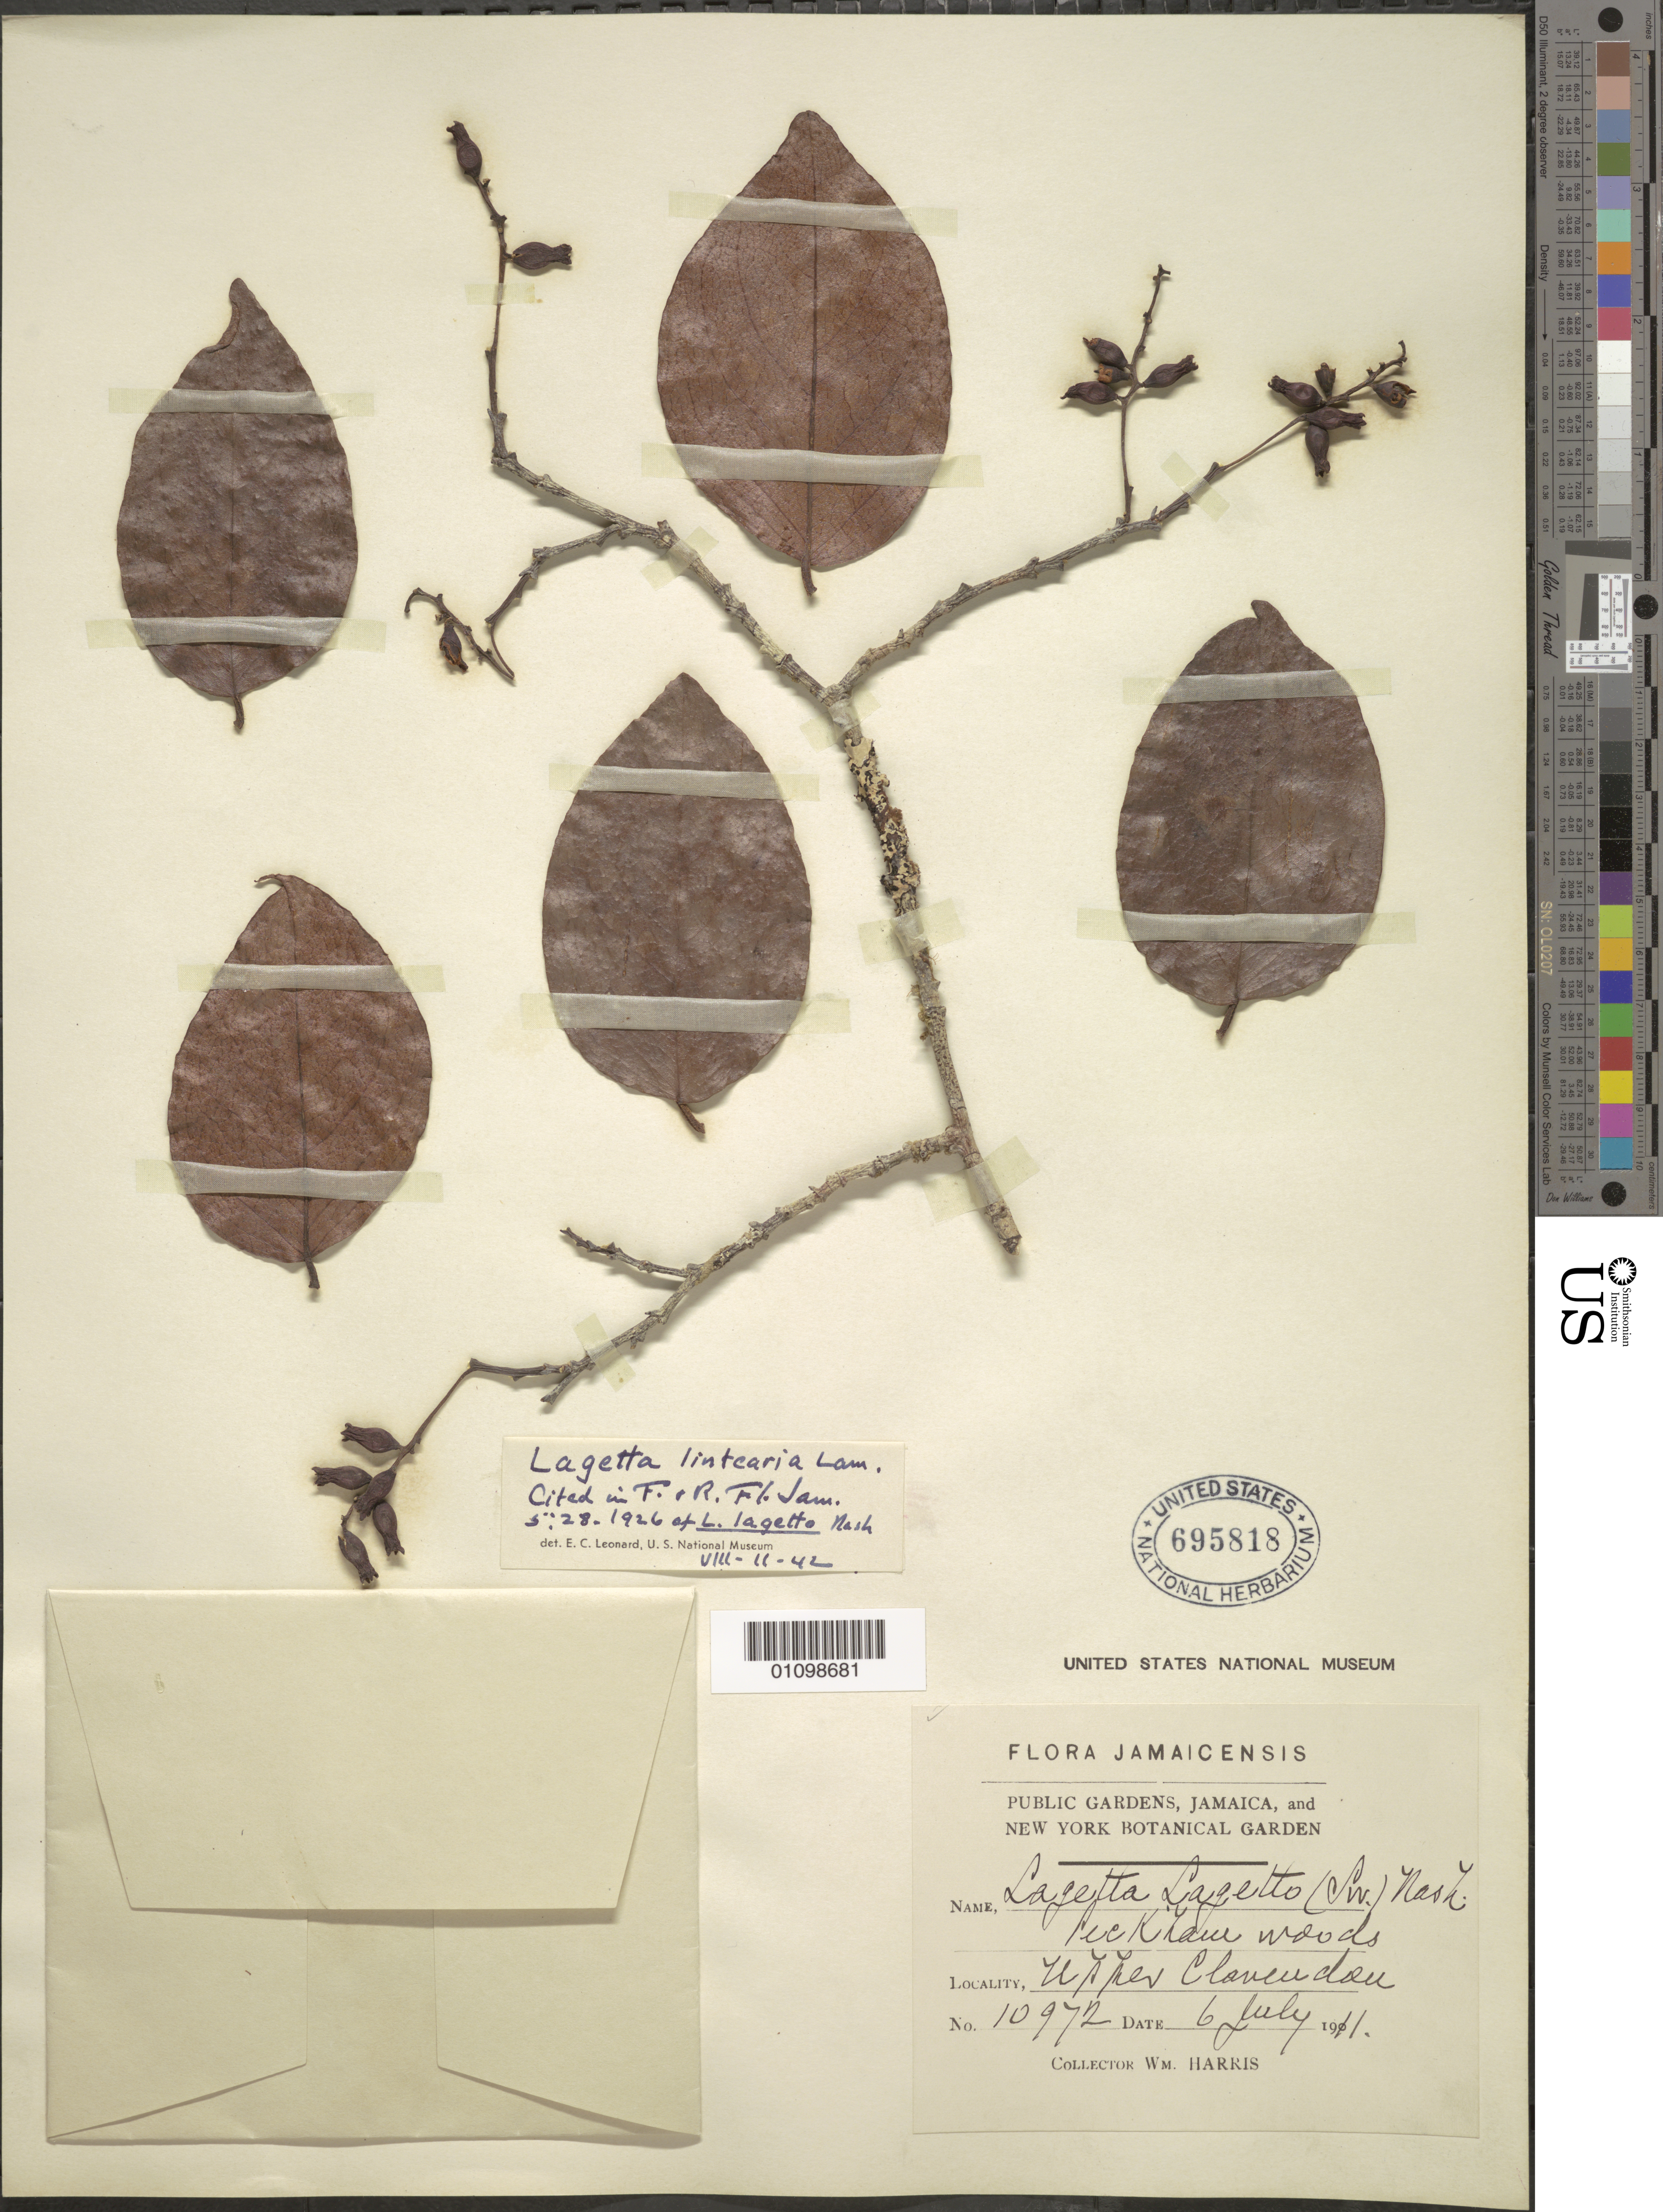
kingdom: Plantae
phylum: Tracheophyta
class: Magnoliopsida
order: Malvales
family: Thymelaeaceae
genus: Lagetta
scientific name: Lagetta lagetto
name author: (Sw.) Nash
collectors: W. Harris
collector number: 10972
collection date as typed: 06 Jul 1911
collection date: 1911-07-06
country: Jamaica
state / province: Clarendon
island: Jamaica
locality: Pie Khaue woods. Upper Clarendon.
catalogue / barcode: US 695818